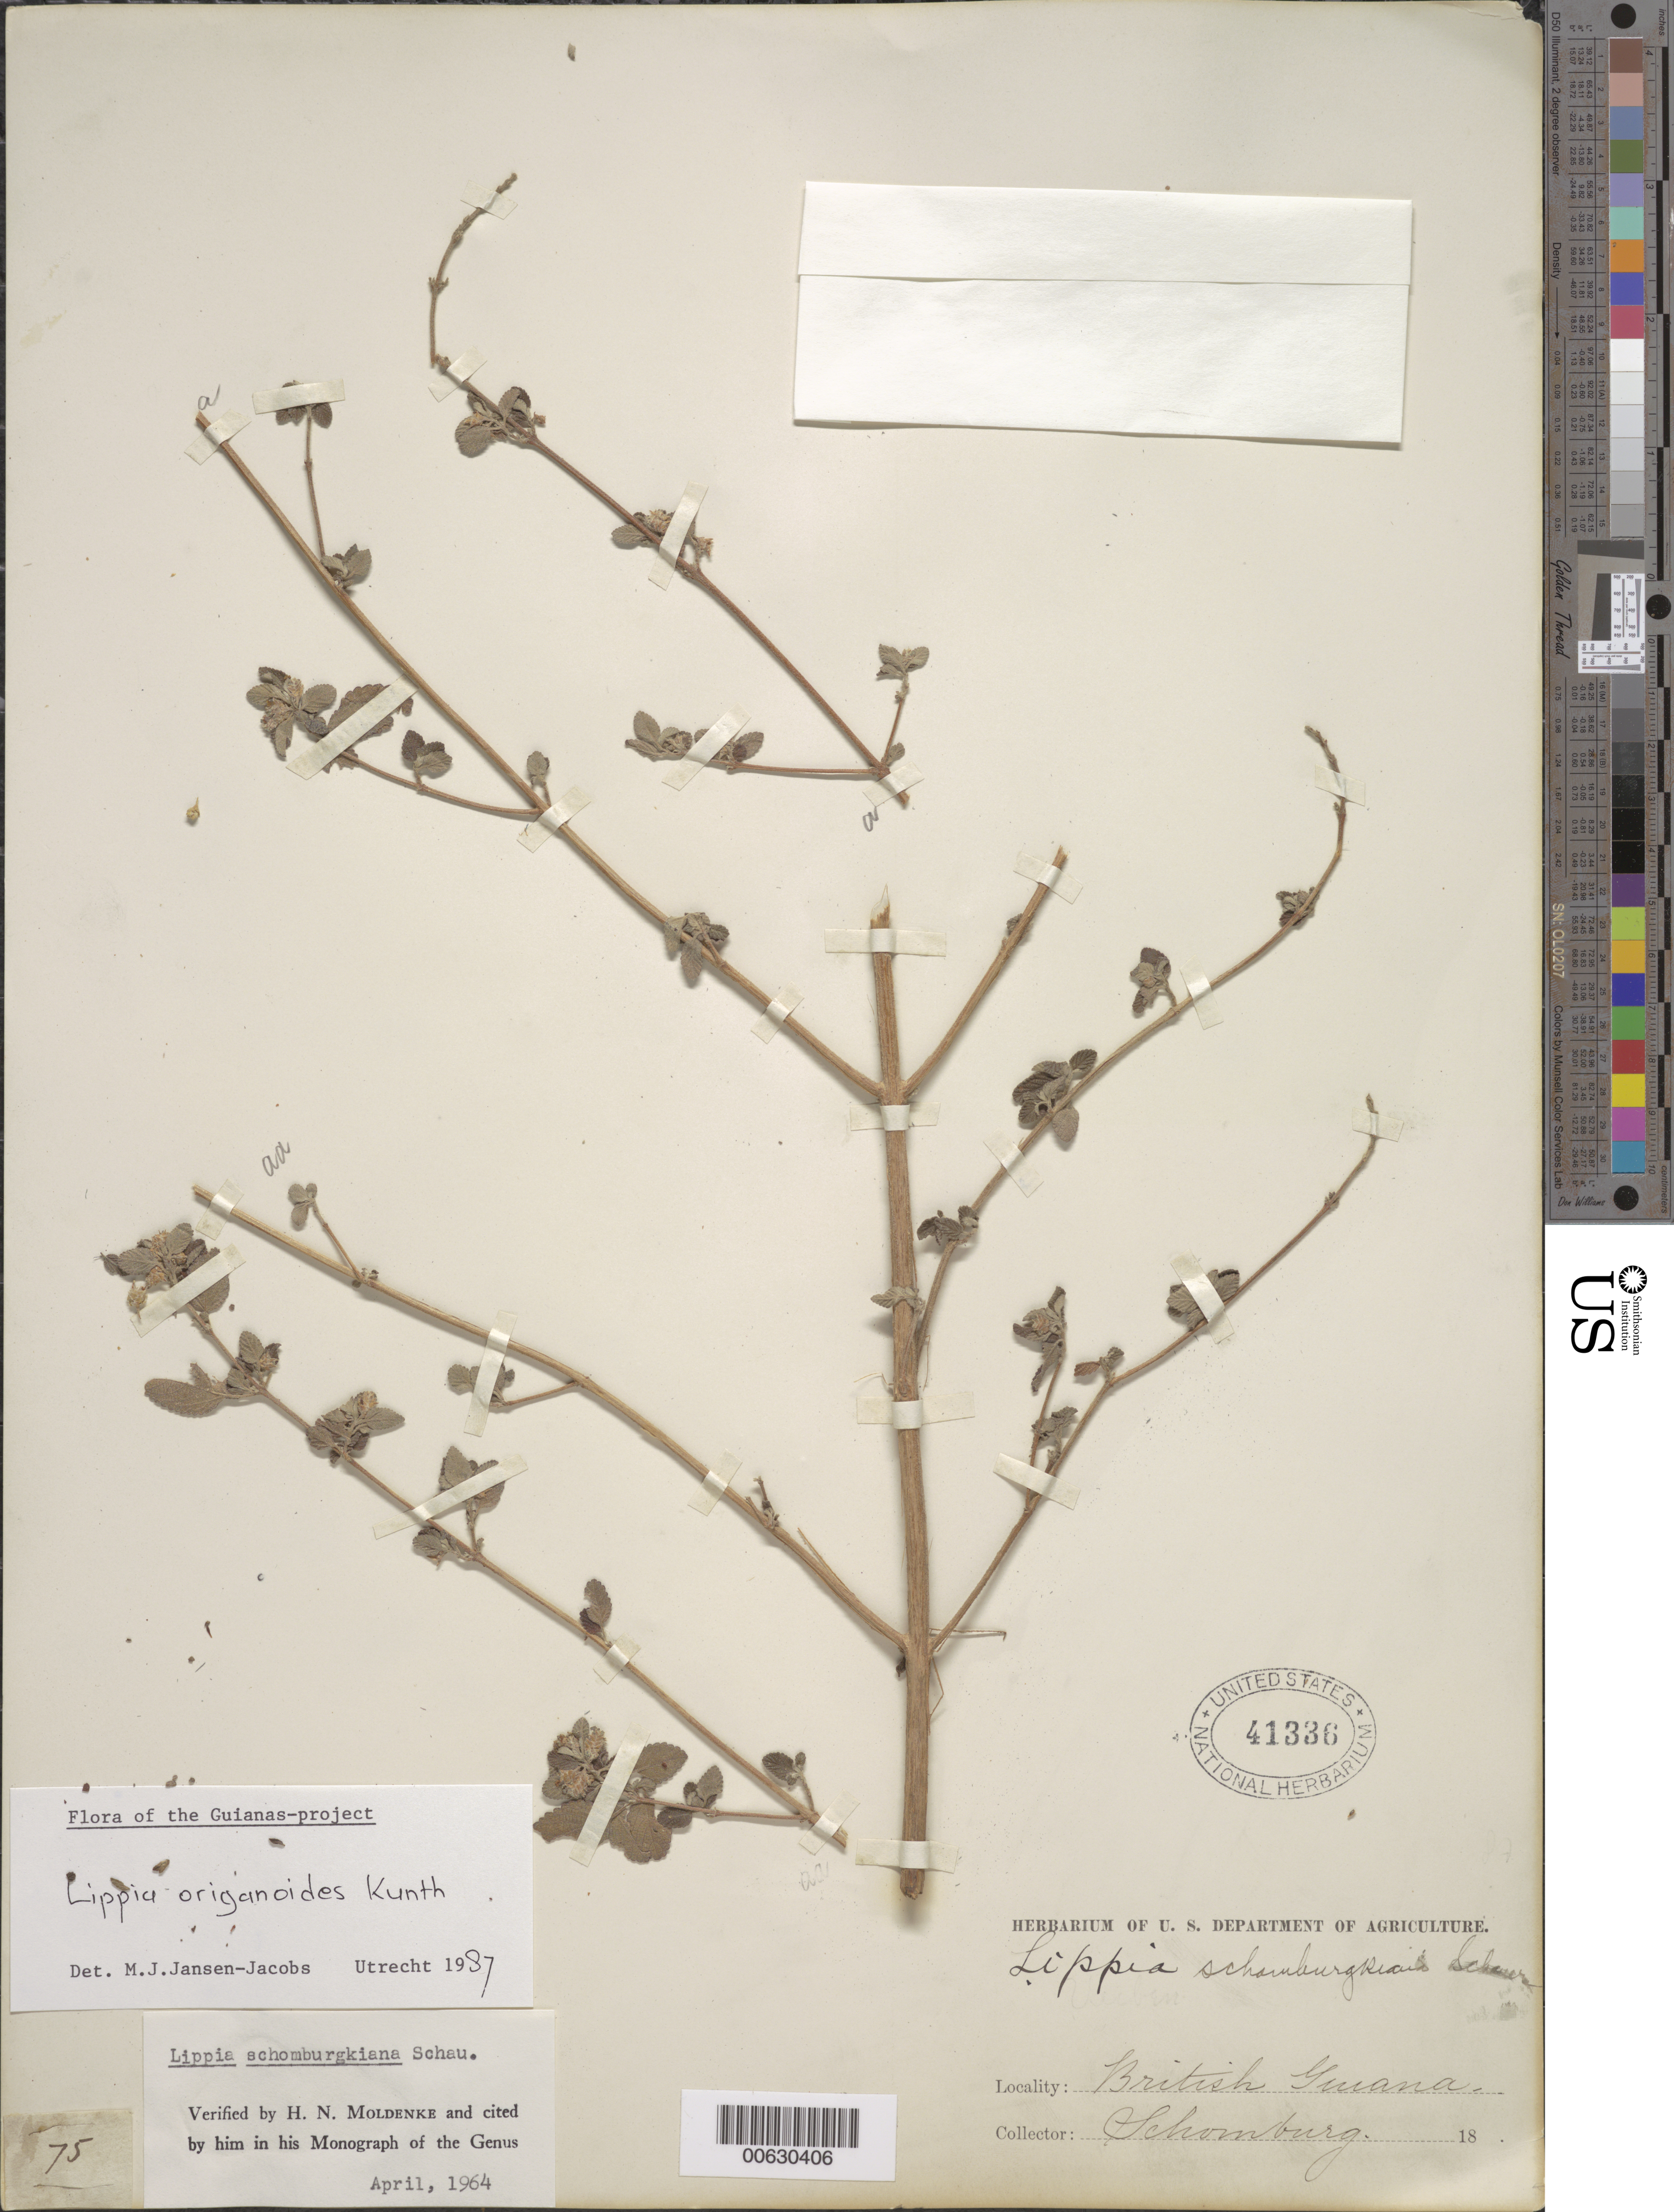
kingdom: Plantae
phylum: Tracheophyta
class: Magnoliopsida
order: Lamiales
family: Verbenaceae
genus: Lippia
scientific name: Lippia origanoides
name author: Kunth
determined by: Jansen-Jacobs, M. J., (U), Nationaal Herbarium Nederland, Utrecht University branch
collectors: R. H. Schomburgk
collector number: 75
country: Guyana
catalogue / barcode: US 41336